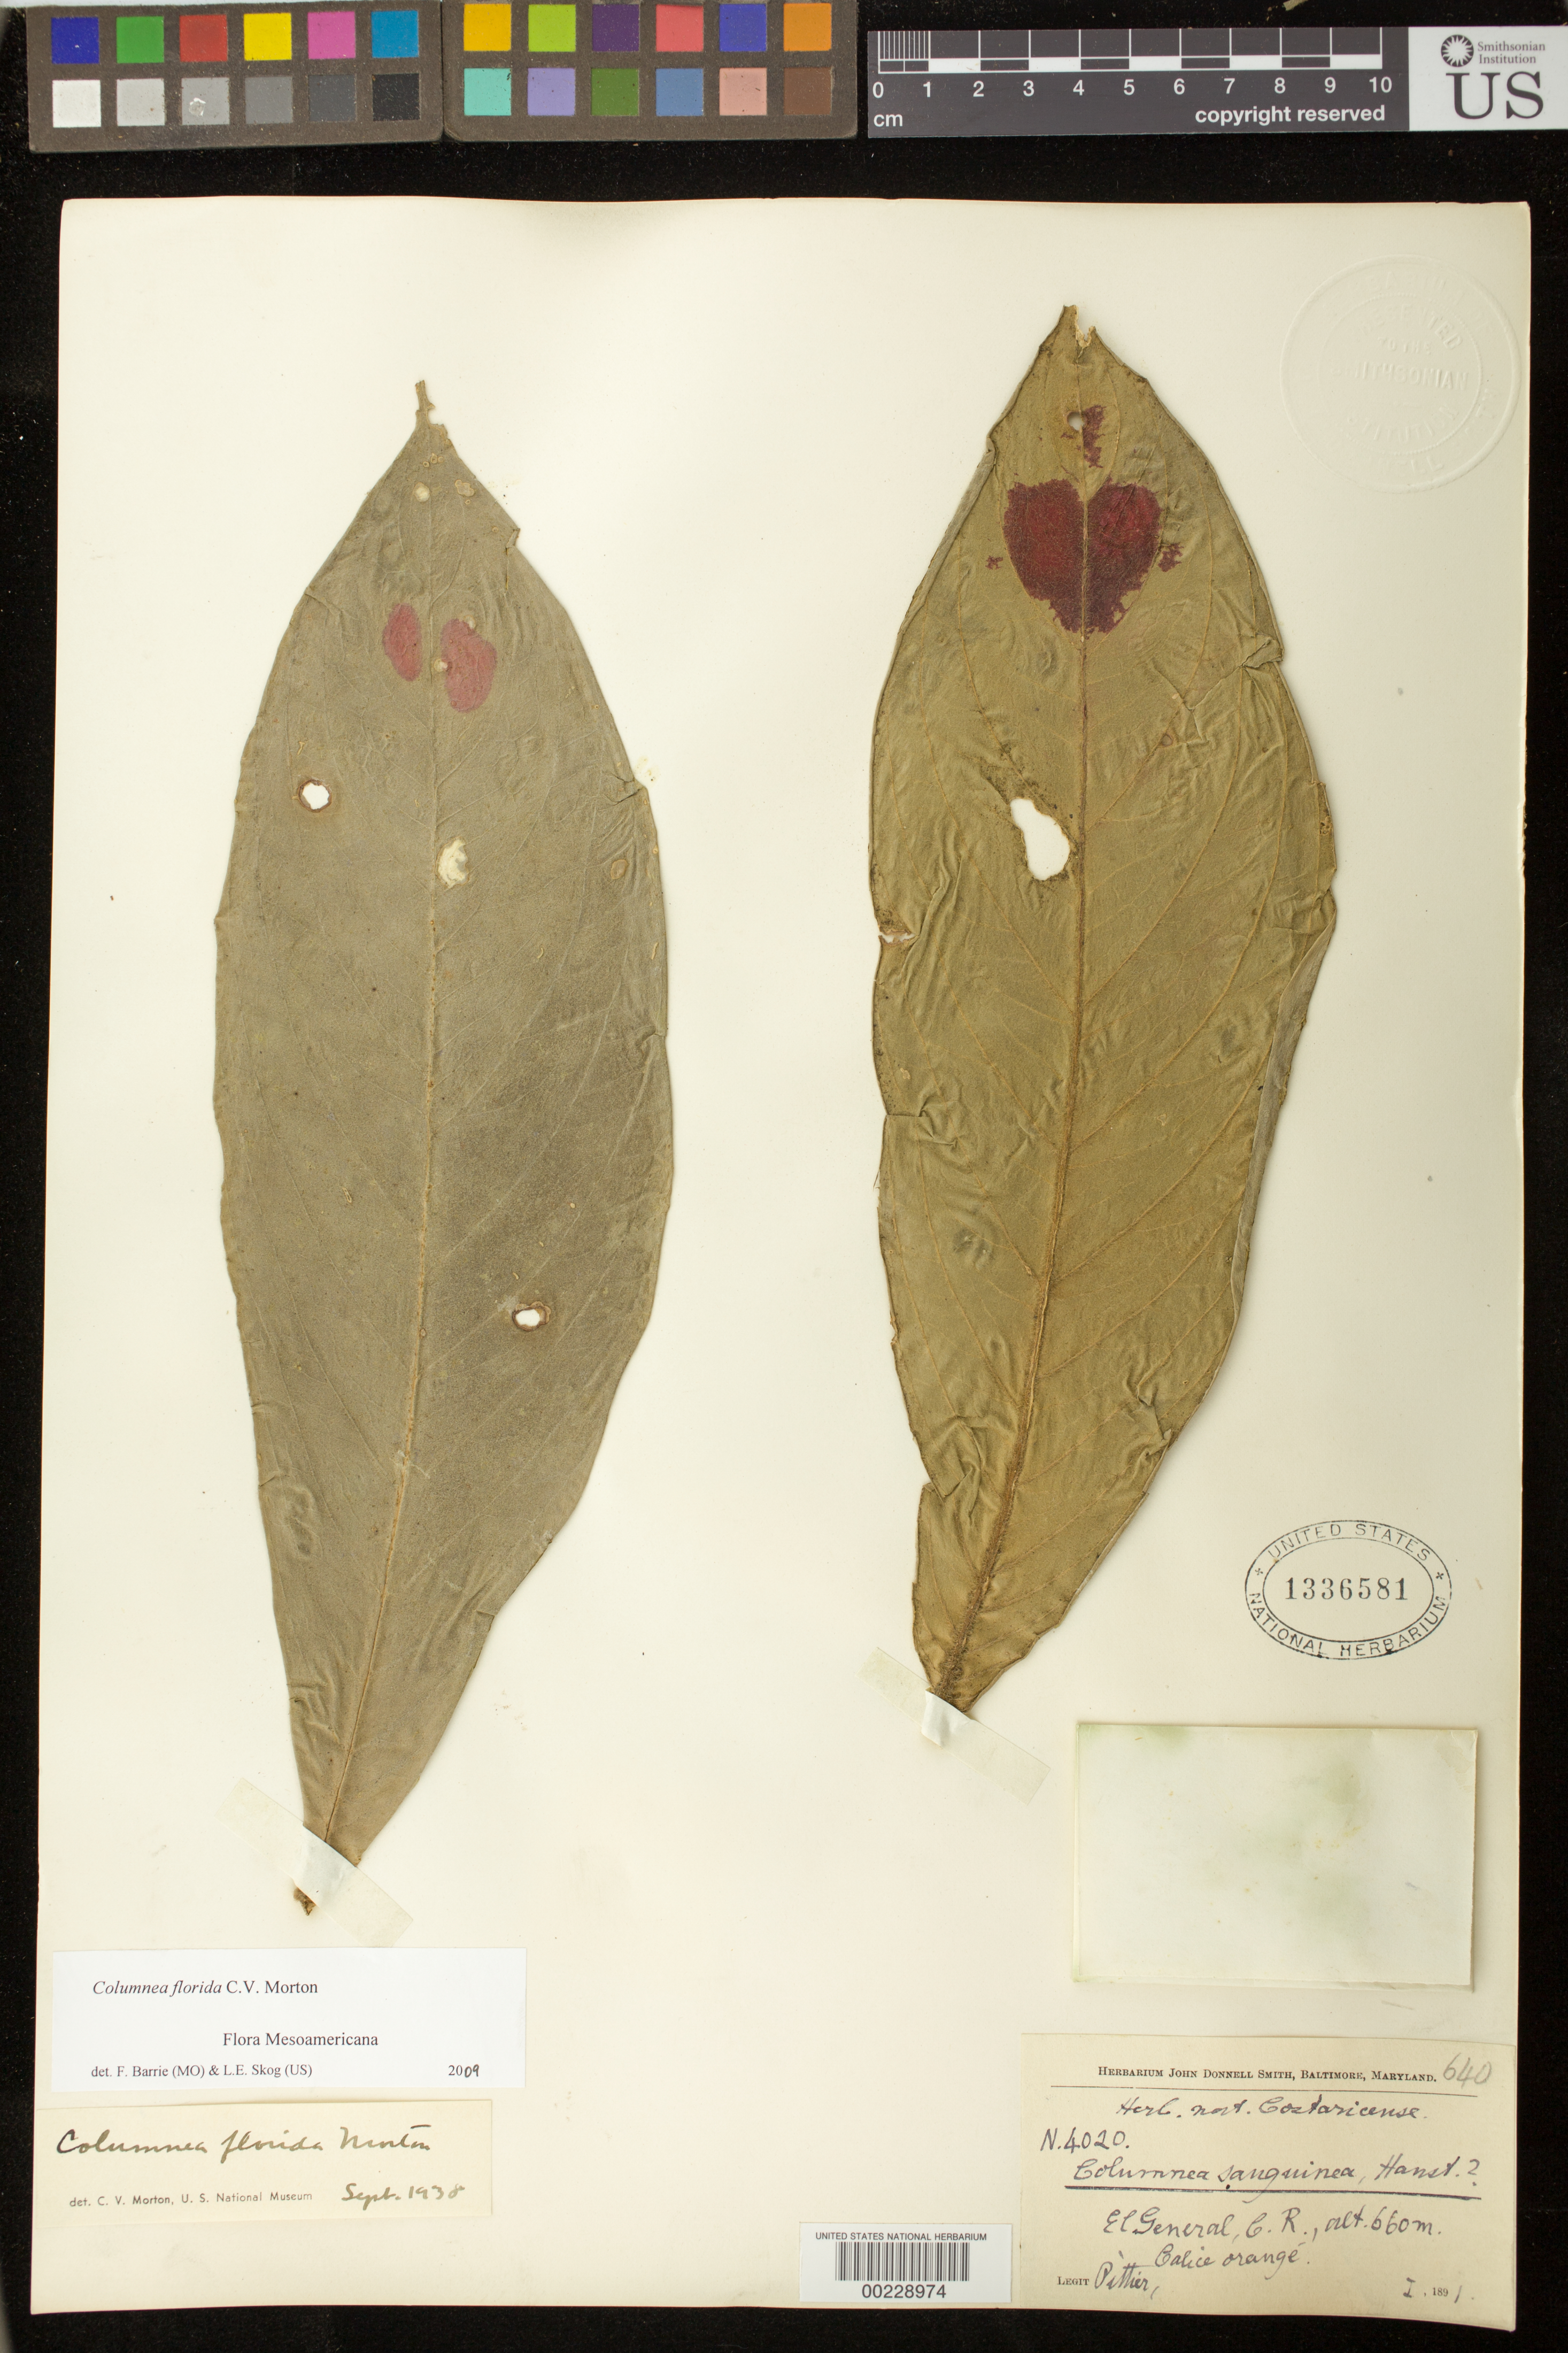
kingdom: Plantae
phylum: Tracheophyta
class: Magnoliopsida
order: Lamiales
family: Gesneriaceae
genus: Columnea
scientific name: Columnea florida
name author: C.V. Morton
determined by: Clark, J. L., (SEL), The Marie Selby Botanical Garden (UNITED STATES)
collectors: A. Tonduz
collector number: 4020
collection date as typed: Jan 1891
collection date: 1891-01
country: Costa Rica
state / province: San José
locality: El General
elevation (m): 660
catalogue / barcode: US 1336581